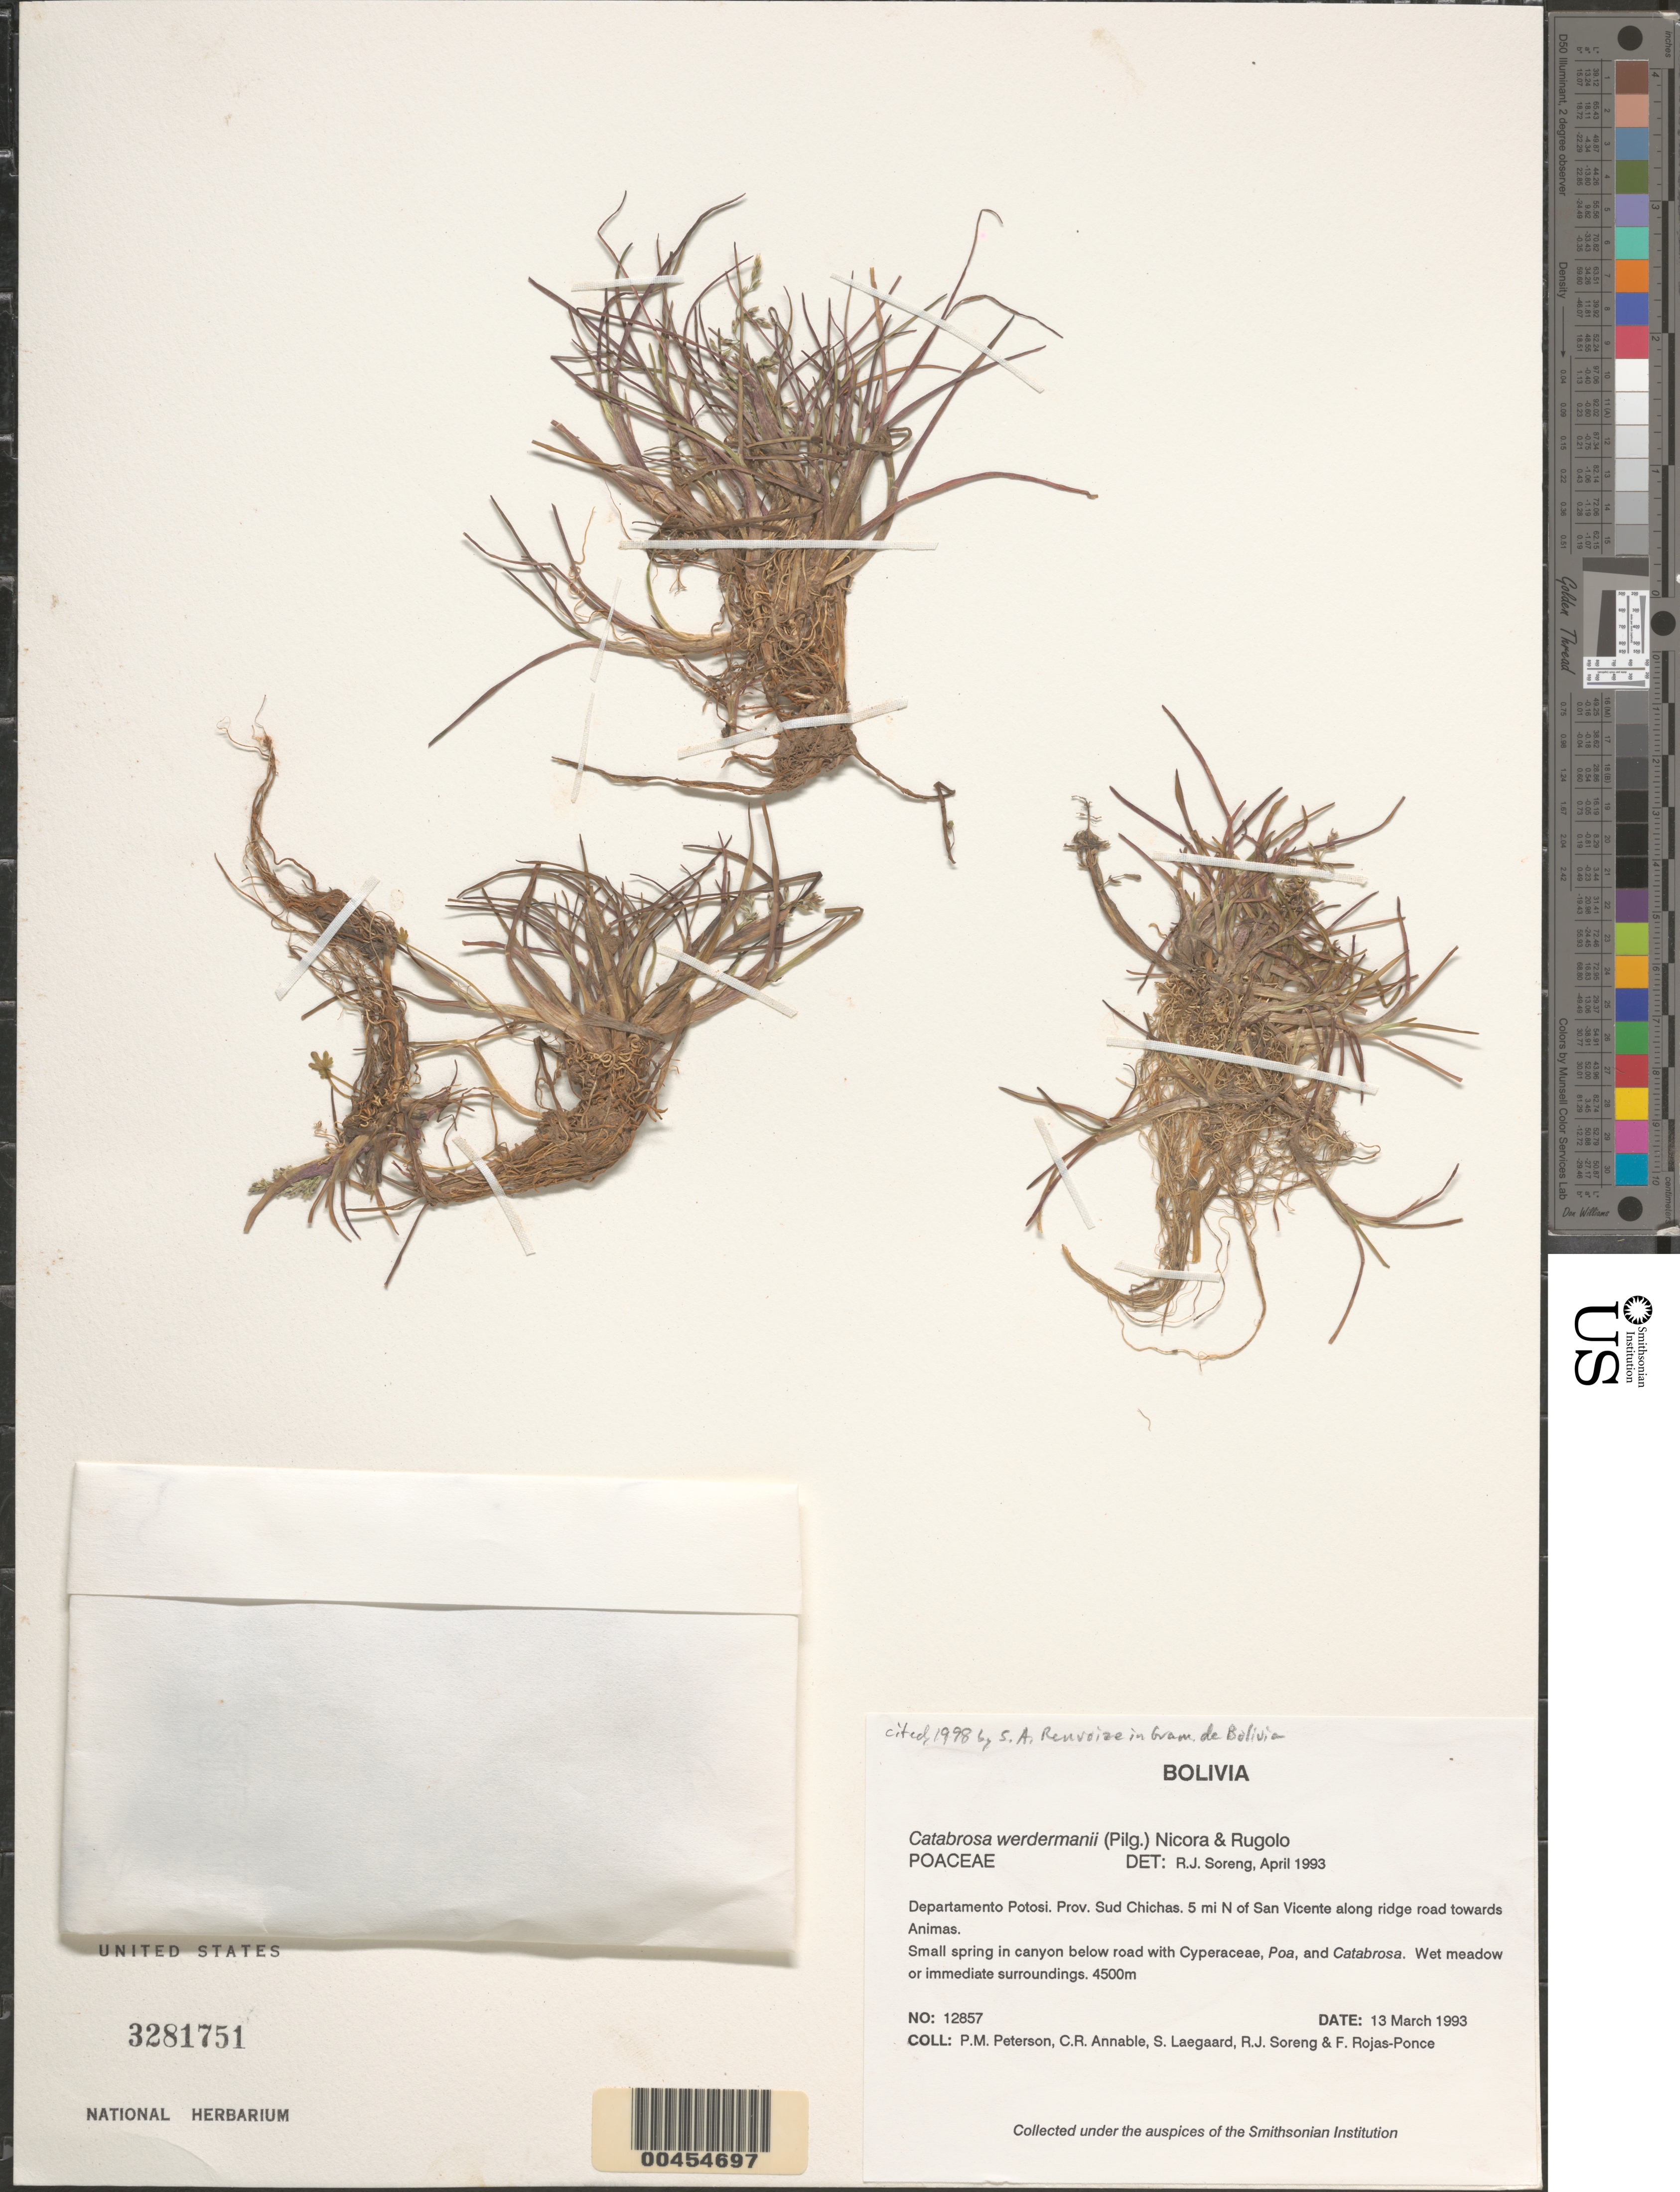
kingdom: Plantae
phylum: Tracheophyta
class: Liliopsida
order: Poales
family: Poaceae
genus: Catabrosa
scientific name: Catabrosa werdermannii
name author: (Pilg.) Nicora & Rúgolo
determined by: Soreng, Robert J., Research Associate (BOT), Smithsonian Institution - National Museum of Natural History (UNITED STATES)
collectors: P. M. Peterson, C. R. Annable, S. Lægaard, R. J. Soreng & F. Rojas-Ponce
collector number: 12857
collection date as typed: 13 Mar 1993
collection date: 1993-03-13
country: Bolivia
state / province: Potosí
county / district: Sud Chichas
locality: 5 mi N of San Vicente along ridge road towards Animas.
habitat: Small spring in canyon below road with Cyperaceae, Poa, and Catabrosa. Wet meadow or immediate surroundings.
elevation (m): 4500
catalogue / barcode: US 3281751